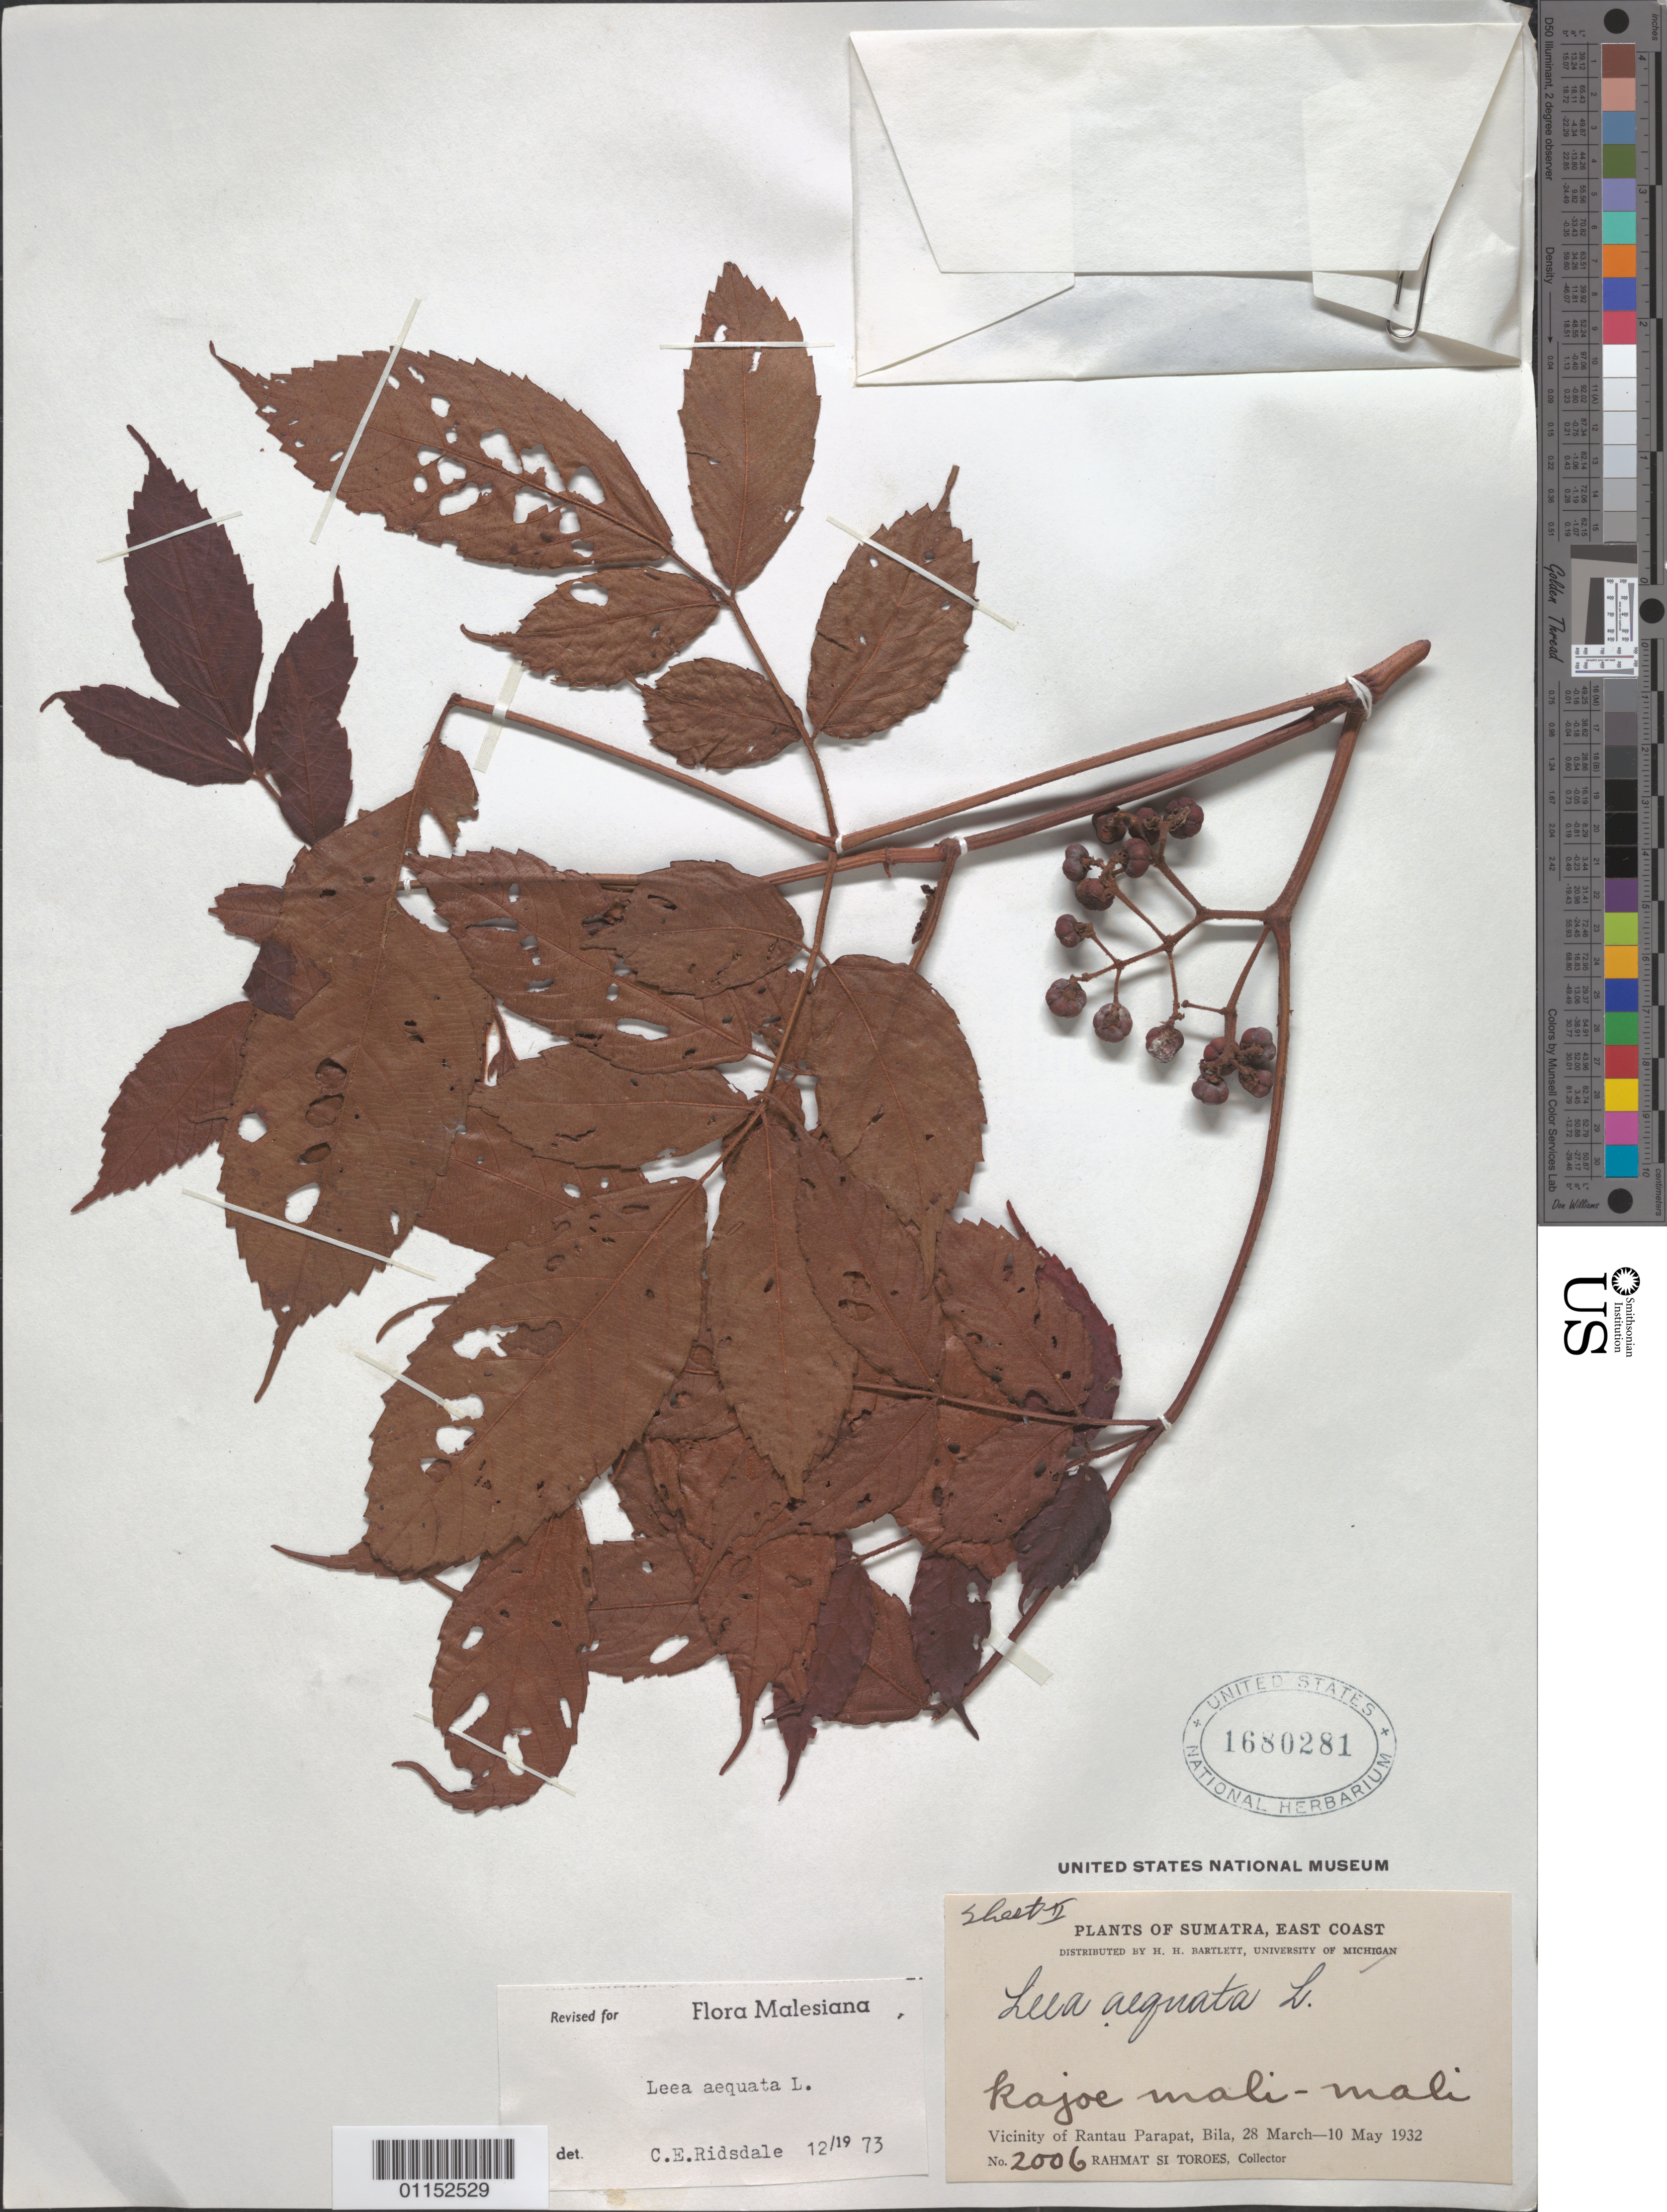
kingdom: Plantae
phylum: Tracheophyta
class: Magnoliopsida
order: Vitales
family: Vitaceae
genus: Leea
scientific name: Leea aequata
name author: L.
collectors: Rahmat Si Boeea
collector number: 2006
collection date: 1932-03-28/1932-05-10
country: Indonesia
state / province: Sumatra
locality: Vicinity of Rantau Parapat, Bila.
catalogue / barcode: US 1680281